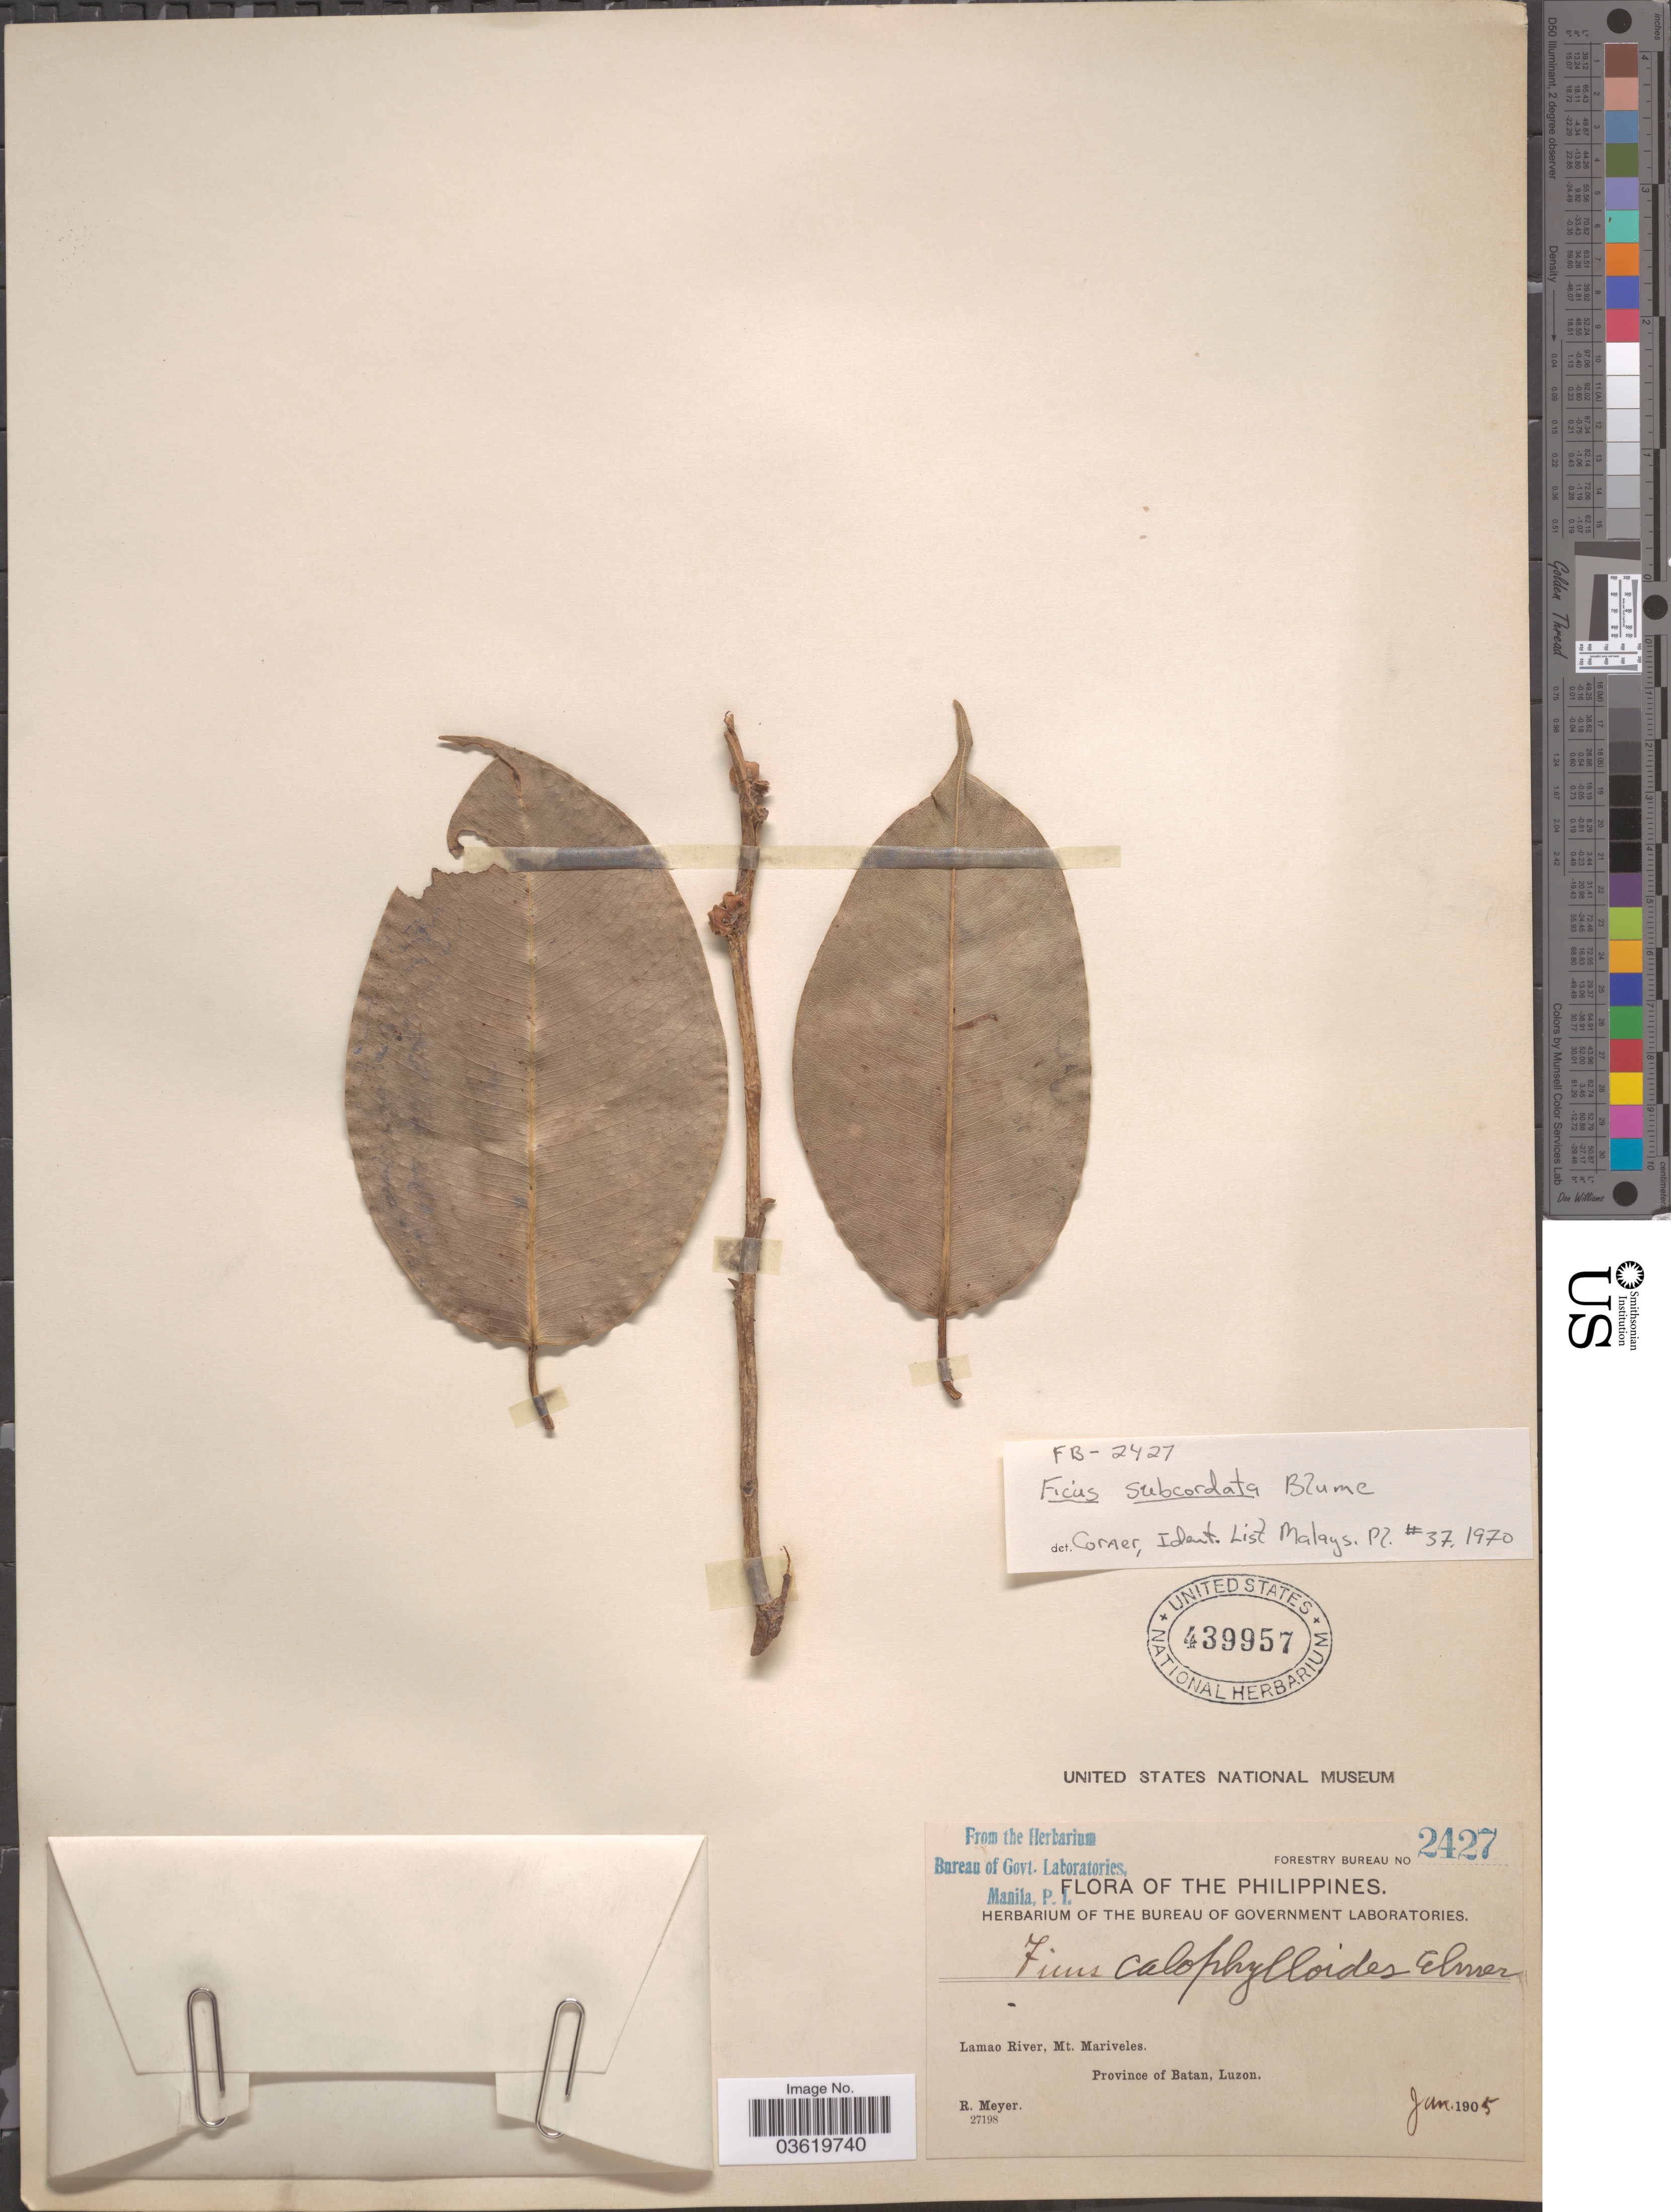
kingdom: Plantae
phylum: Tracheophyta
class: Magnoliopsida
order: Rosales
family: Moraceae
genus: Ficus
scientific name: Ficus subcordata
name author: Blume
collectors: R. Meyer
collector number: Forestry Bureau 2427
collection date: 1905-01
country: Philippines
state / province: Cagayan Valley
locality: Lamao River, Mt. Mariveles, Province of Batan, Luzon.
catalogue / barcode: US 349957